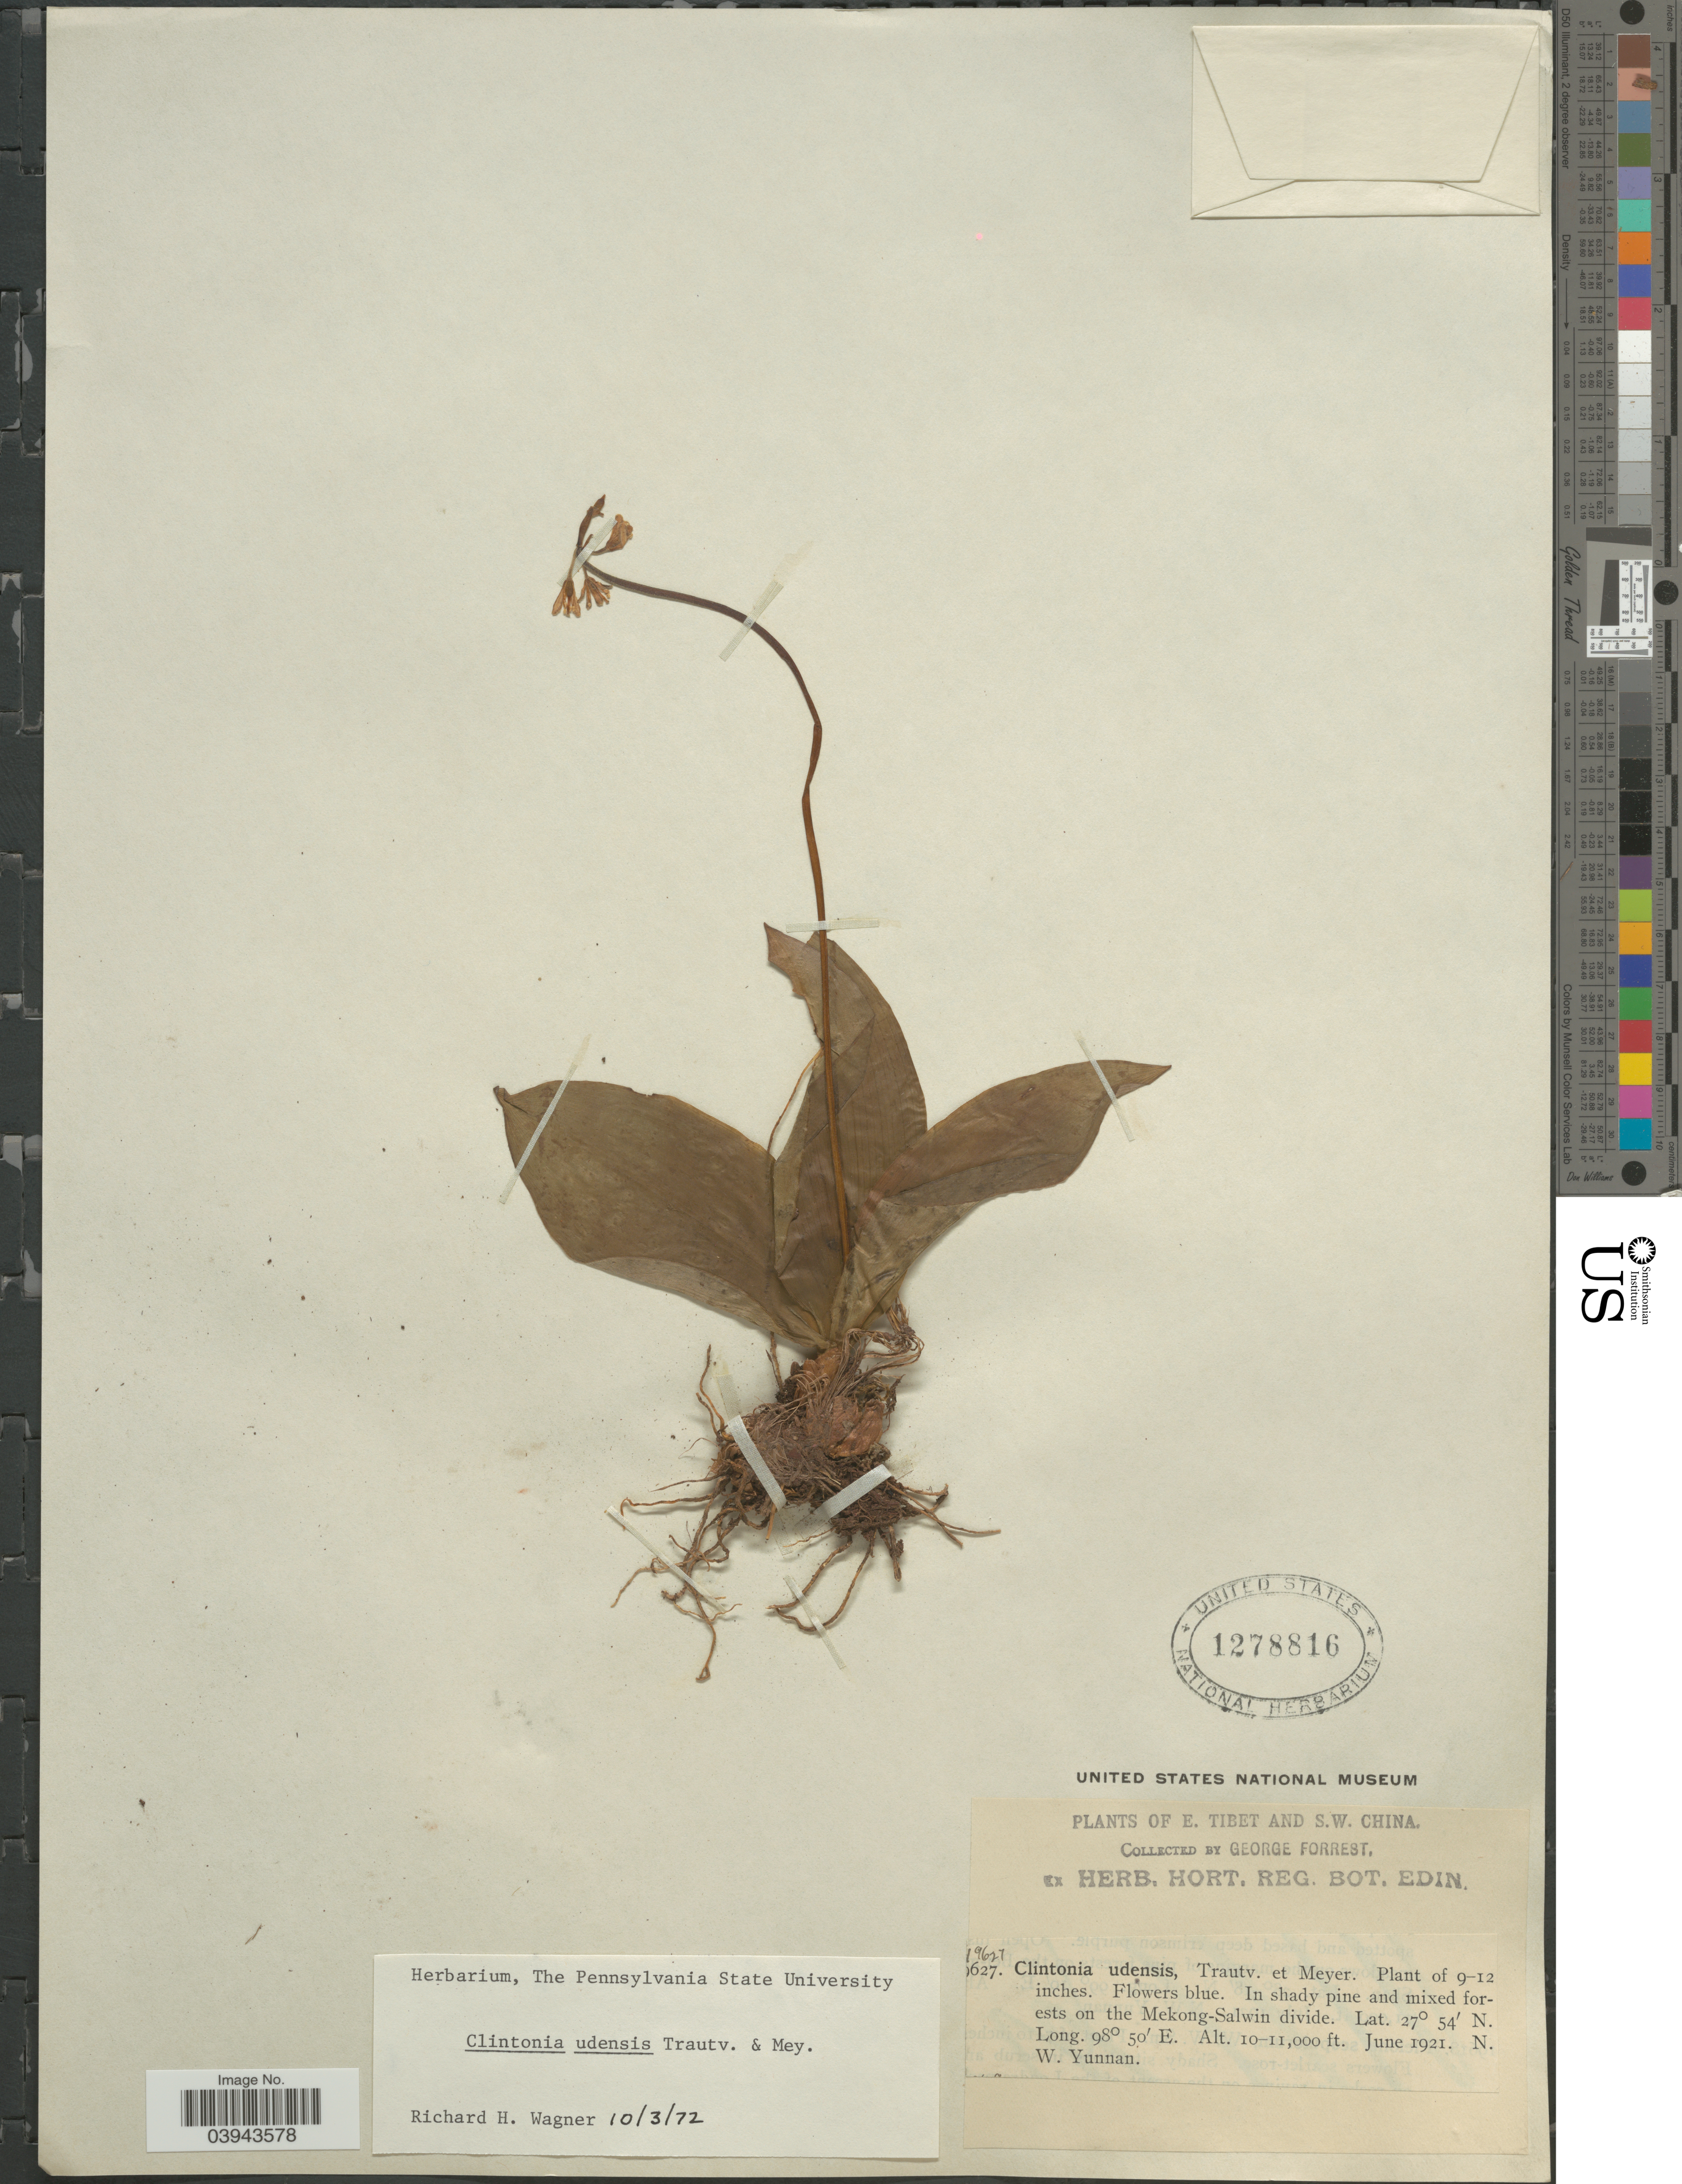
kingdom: Plantae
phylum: Tracheophyta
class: Liliopsida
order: Liliales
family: Liliaceae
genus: Clintonia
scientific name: Clintonia udensis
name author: Trautv. & C.A. Mey.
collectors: G. Forrest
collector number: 19627*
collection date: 1921-06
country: China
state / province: Yunnan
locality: S.W. China. In shady pine and mixed forests on the Mekong-Salwin divide. N.W. Yunnan.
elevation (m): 3048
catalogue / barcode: US 1278816